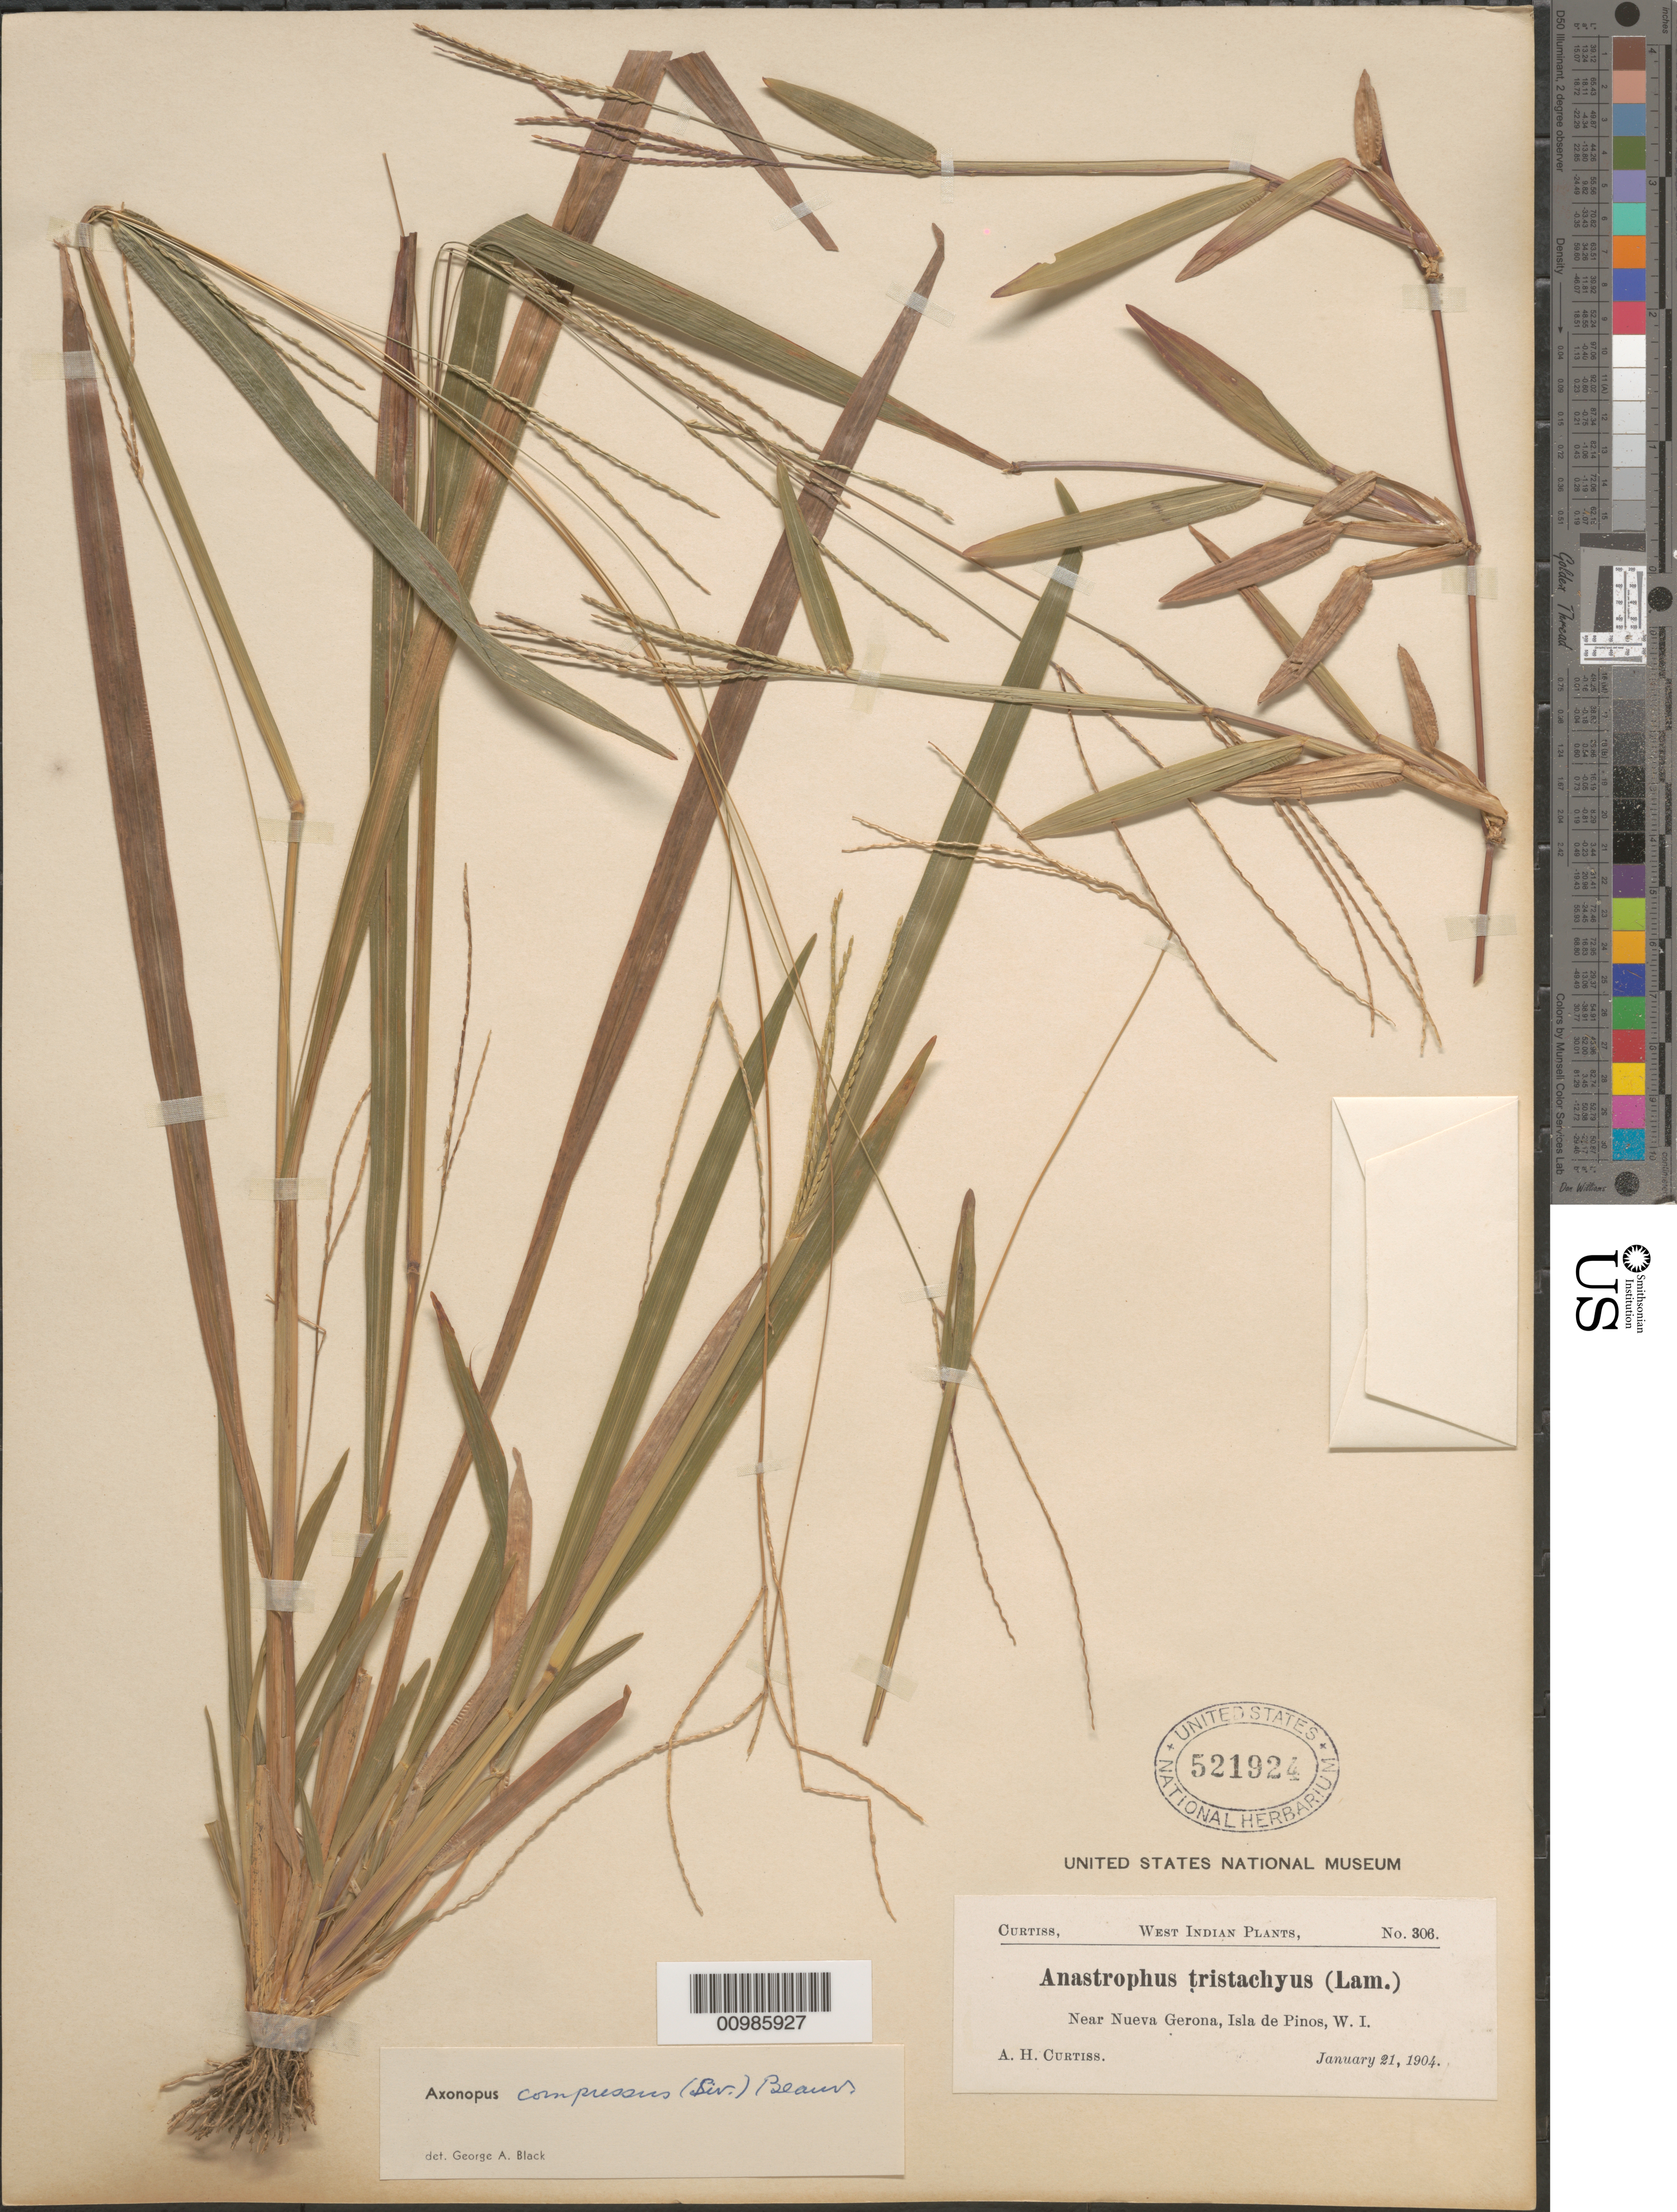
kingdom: Plantae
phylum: Tracheophyta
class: Liliopsida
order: Poales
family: Poaceae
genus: Axonopus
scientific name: Axonopus compressus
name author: (Sw.) P. Beauv.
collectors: A. H. Curtiss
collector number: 306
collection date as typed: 21 Jan 1904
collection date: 1904-01-21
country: Cuba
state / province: Isla de la Juventud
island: Isla de la Juventud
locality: [Isle of Pines], Near Nueva Gerona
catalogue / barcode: US 521924